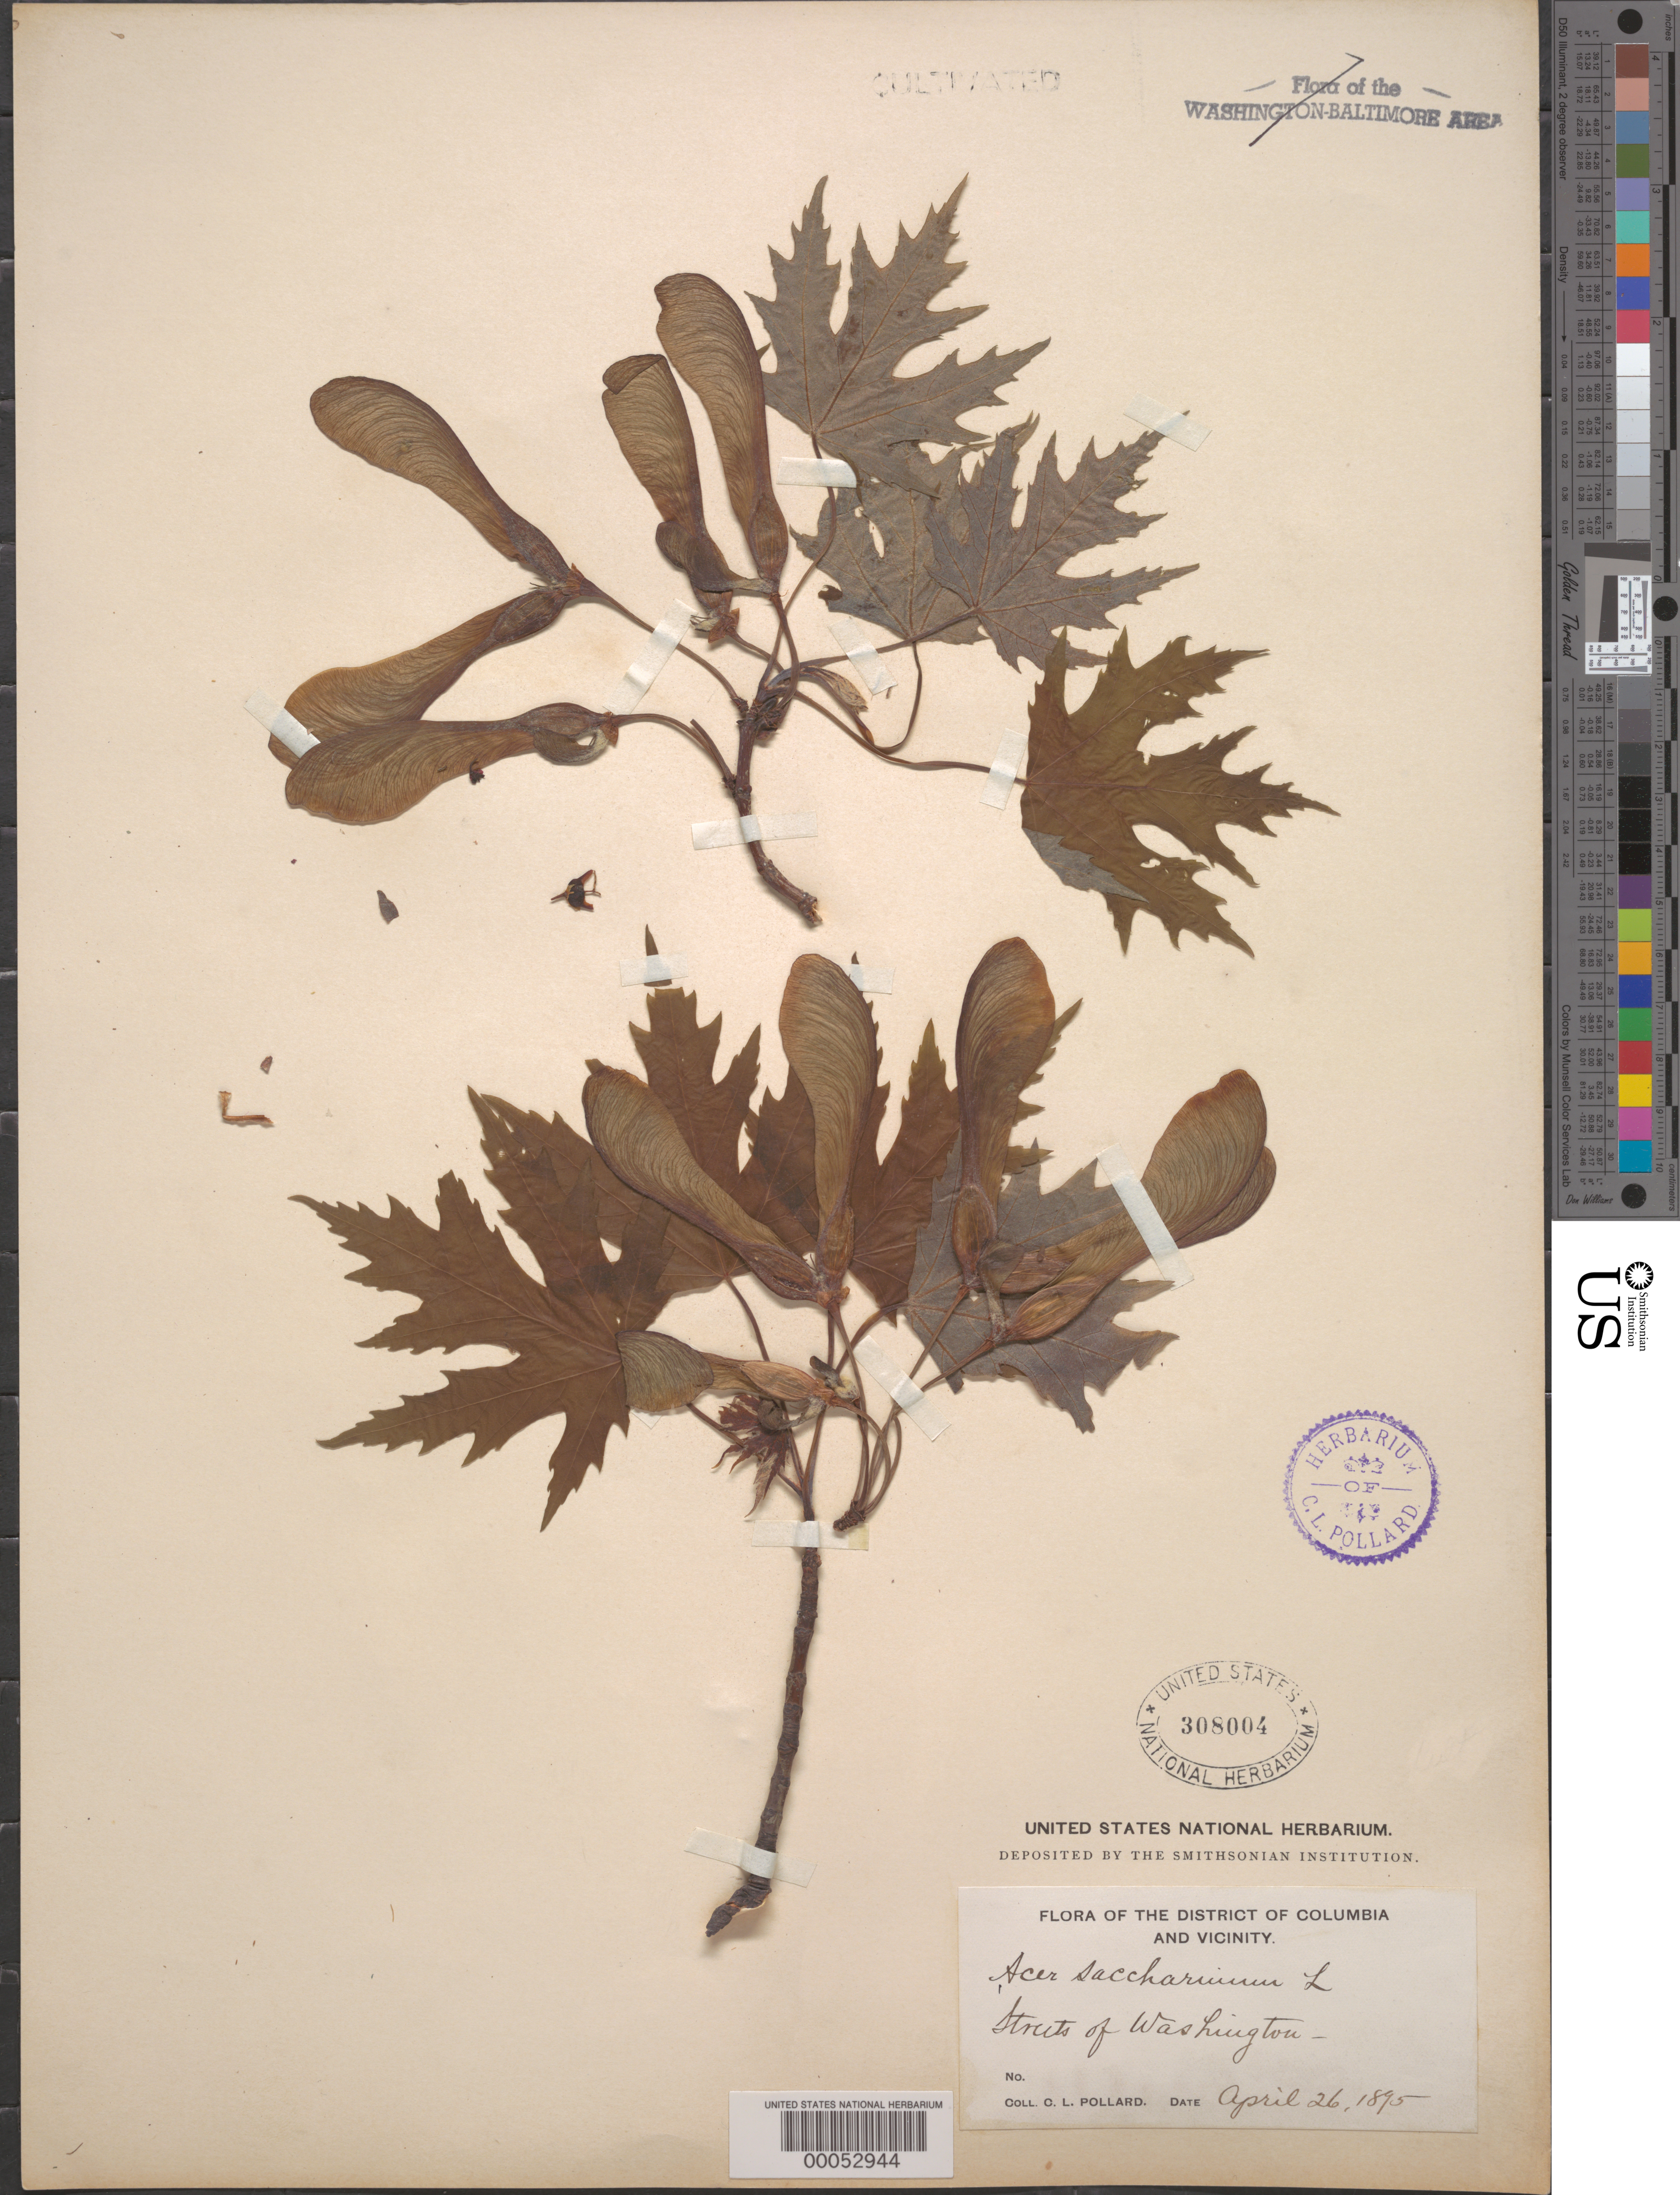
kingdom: Plantae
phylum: Tracheophyta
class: Magnoliopsida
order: Sapindales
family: Sapindaceae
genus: Acer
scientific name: Acer saccharinum subsp. floridanum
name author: (Chapm.) Wesm.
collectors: C. L. Pollard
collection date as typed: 26 Apr 1895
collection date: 1895-04-26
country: United States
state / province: District of Columbia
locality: Streets of Washington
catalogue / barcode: US 308004